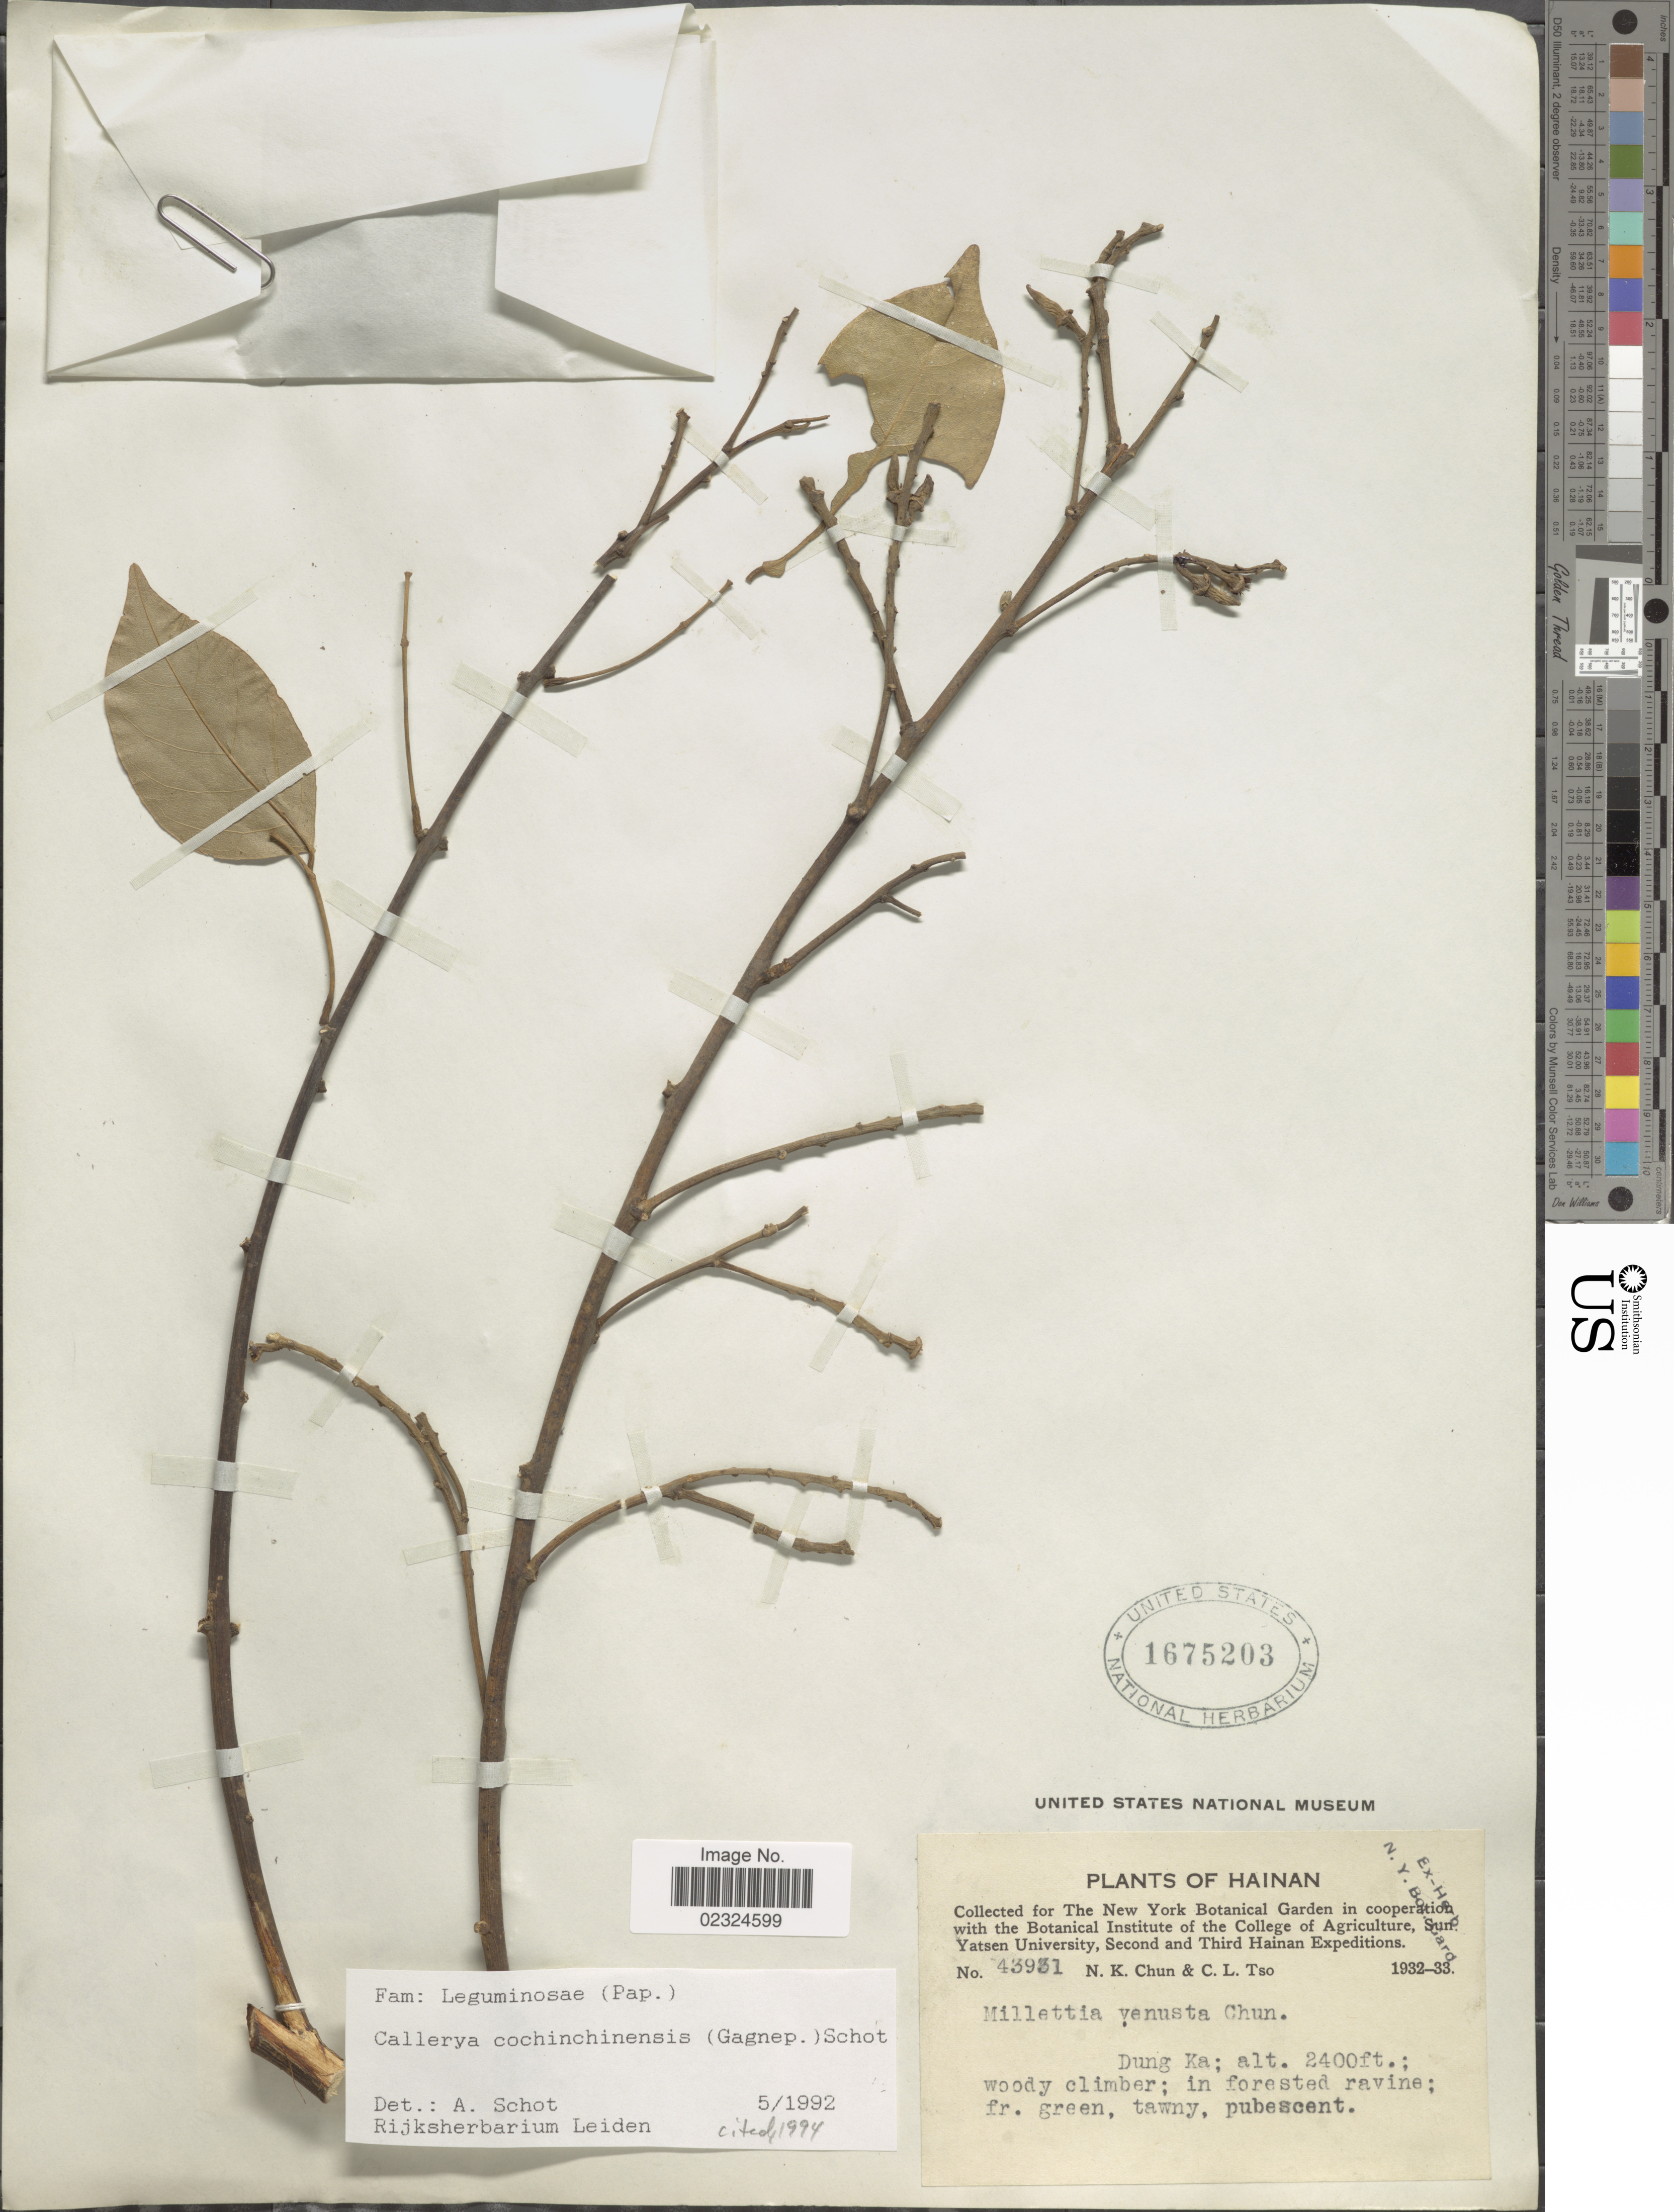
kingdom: Plantae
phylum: Tracheophyta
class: Magnoliopsida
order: Fabales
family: Fabaceae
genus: Callerya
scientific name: Callerya cochinchinensis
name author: (Gagnep.) Schot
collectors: N. K. Chun & C. Tso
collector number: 43931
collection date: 1932/1933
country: China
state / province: Hainan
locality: Dung Ka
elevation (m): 732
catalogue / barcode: US 1675203